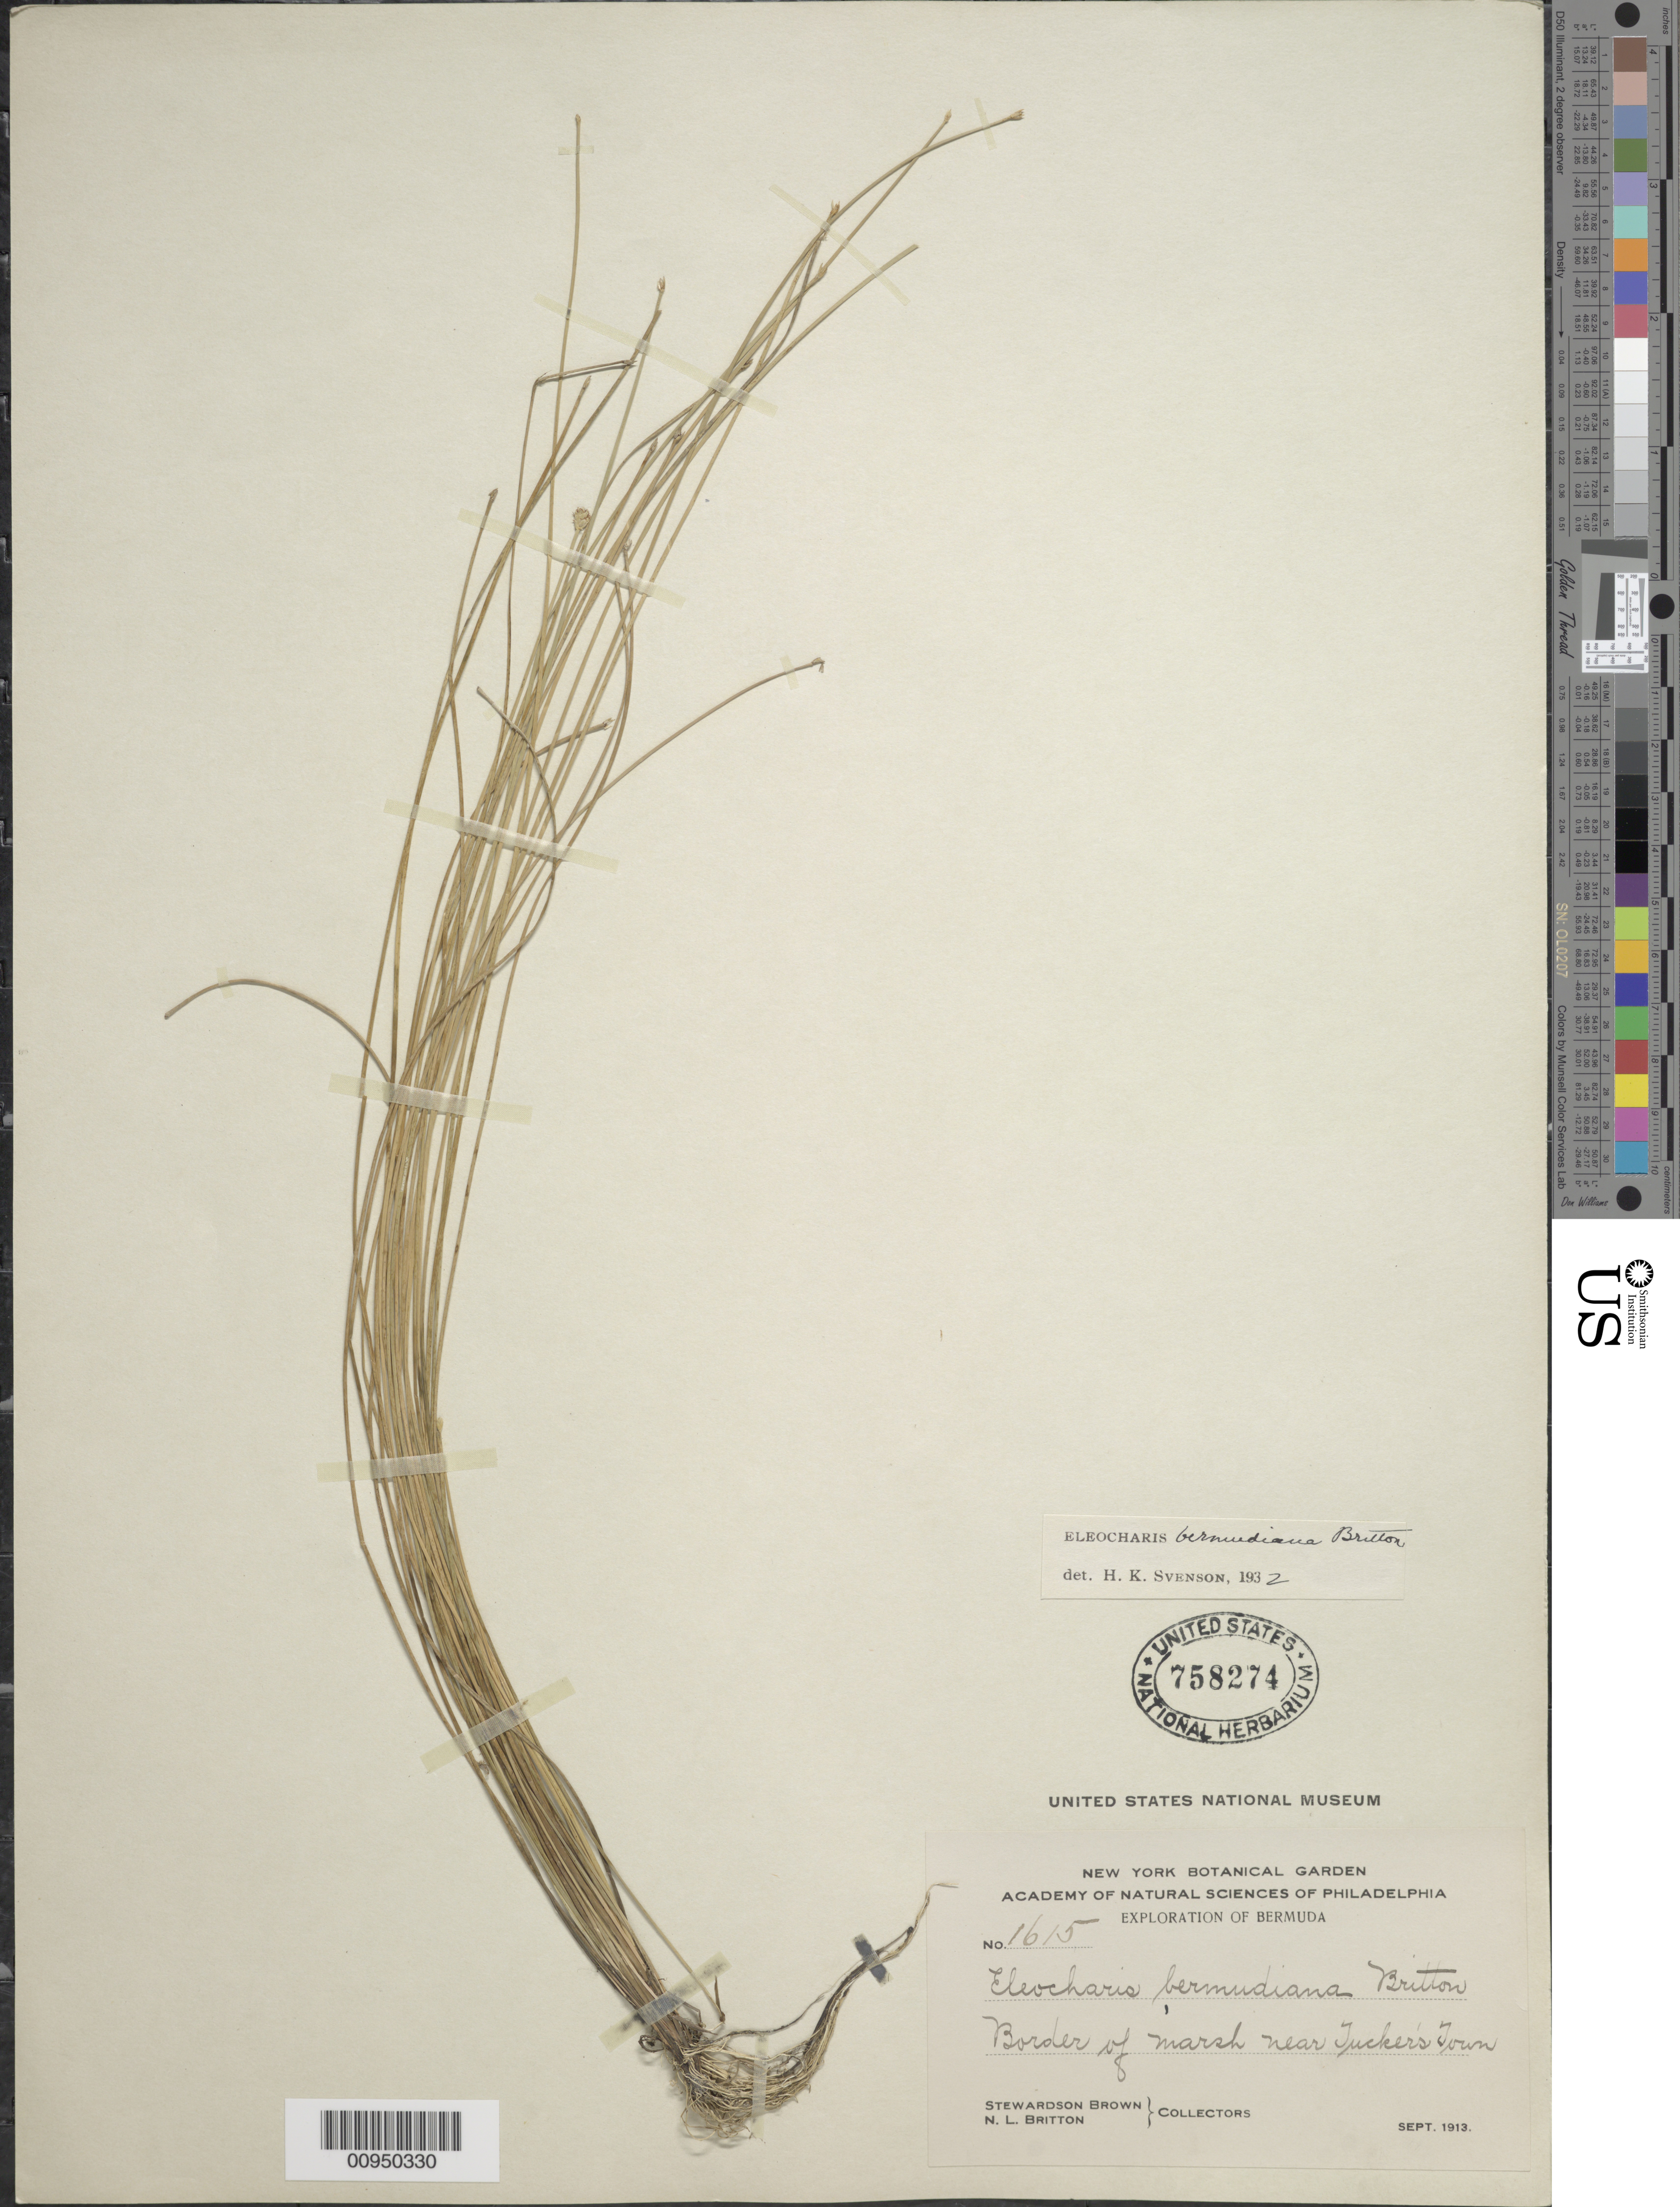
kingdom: Plantae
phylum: Tracheophyta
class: Liliopsida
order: Poales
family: Cyperaceae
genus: Eleocharis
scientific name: Eleocharis albida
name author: Torr.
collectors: S. Brown & N. Britton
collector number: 1615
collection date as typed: Sep 1913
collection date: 1913-09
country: Bermuda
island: Bermuda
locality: Border of marsh near Tucker's Town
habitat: Border of marsh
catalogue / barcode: US 758274